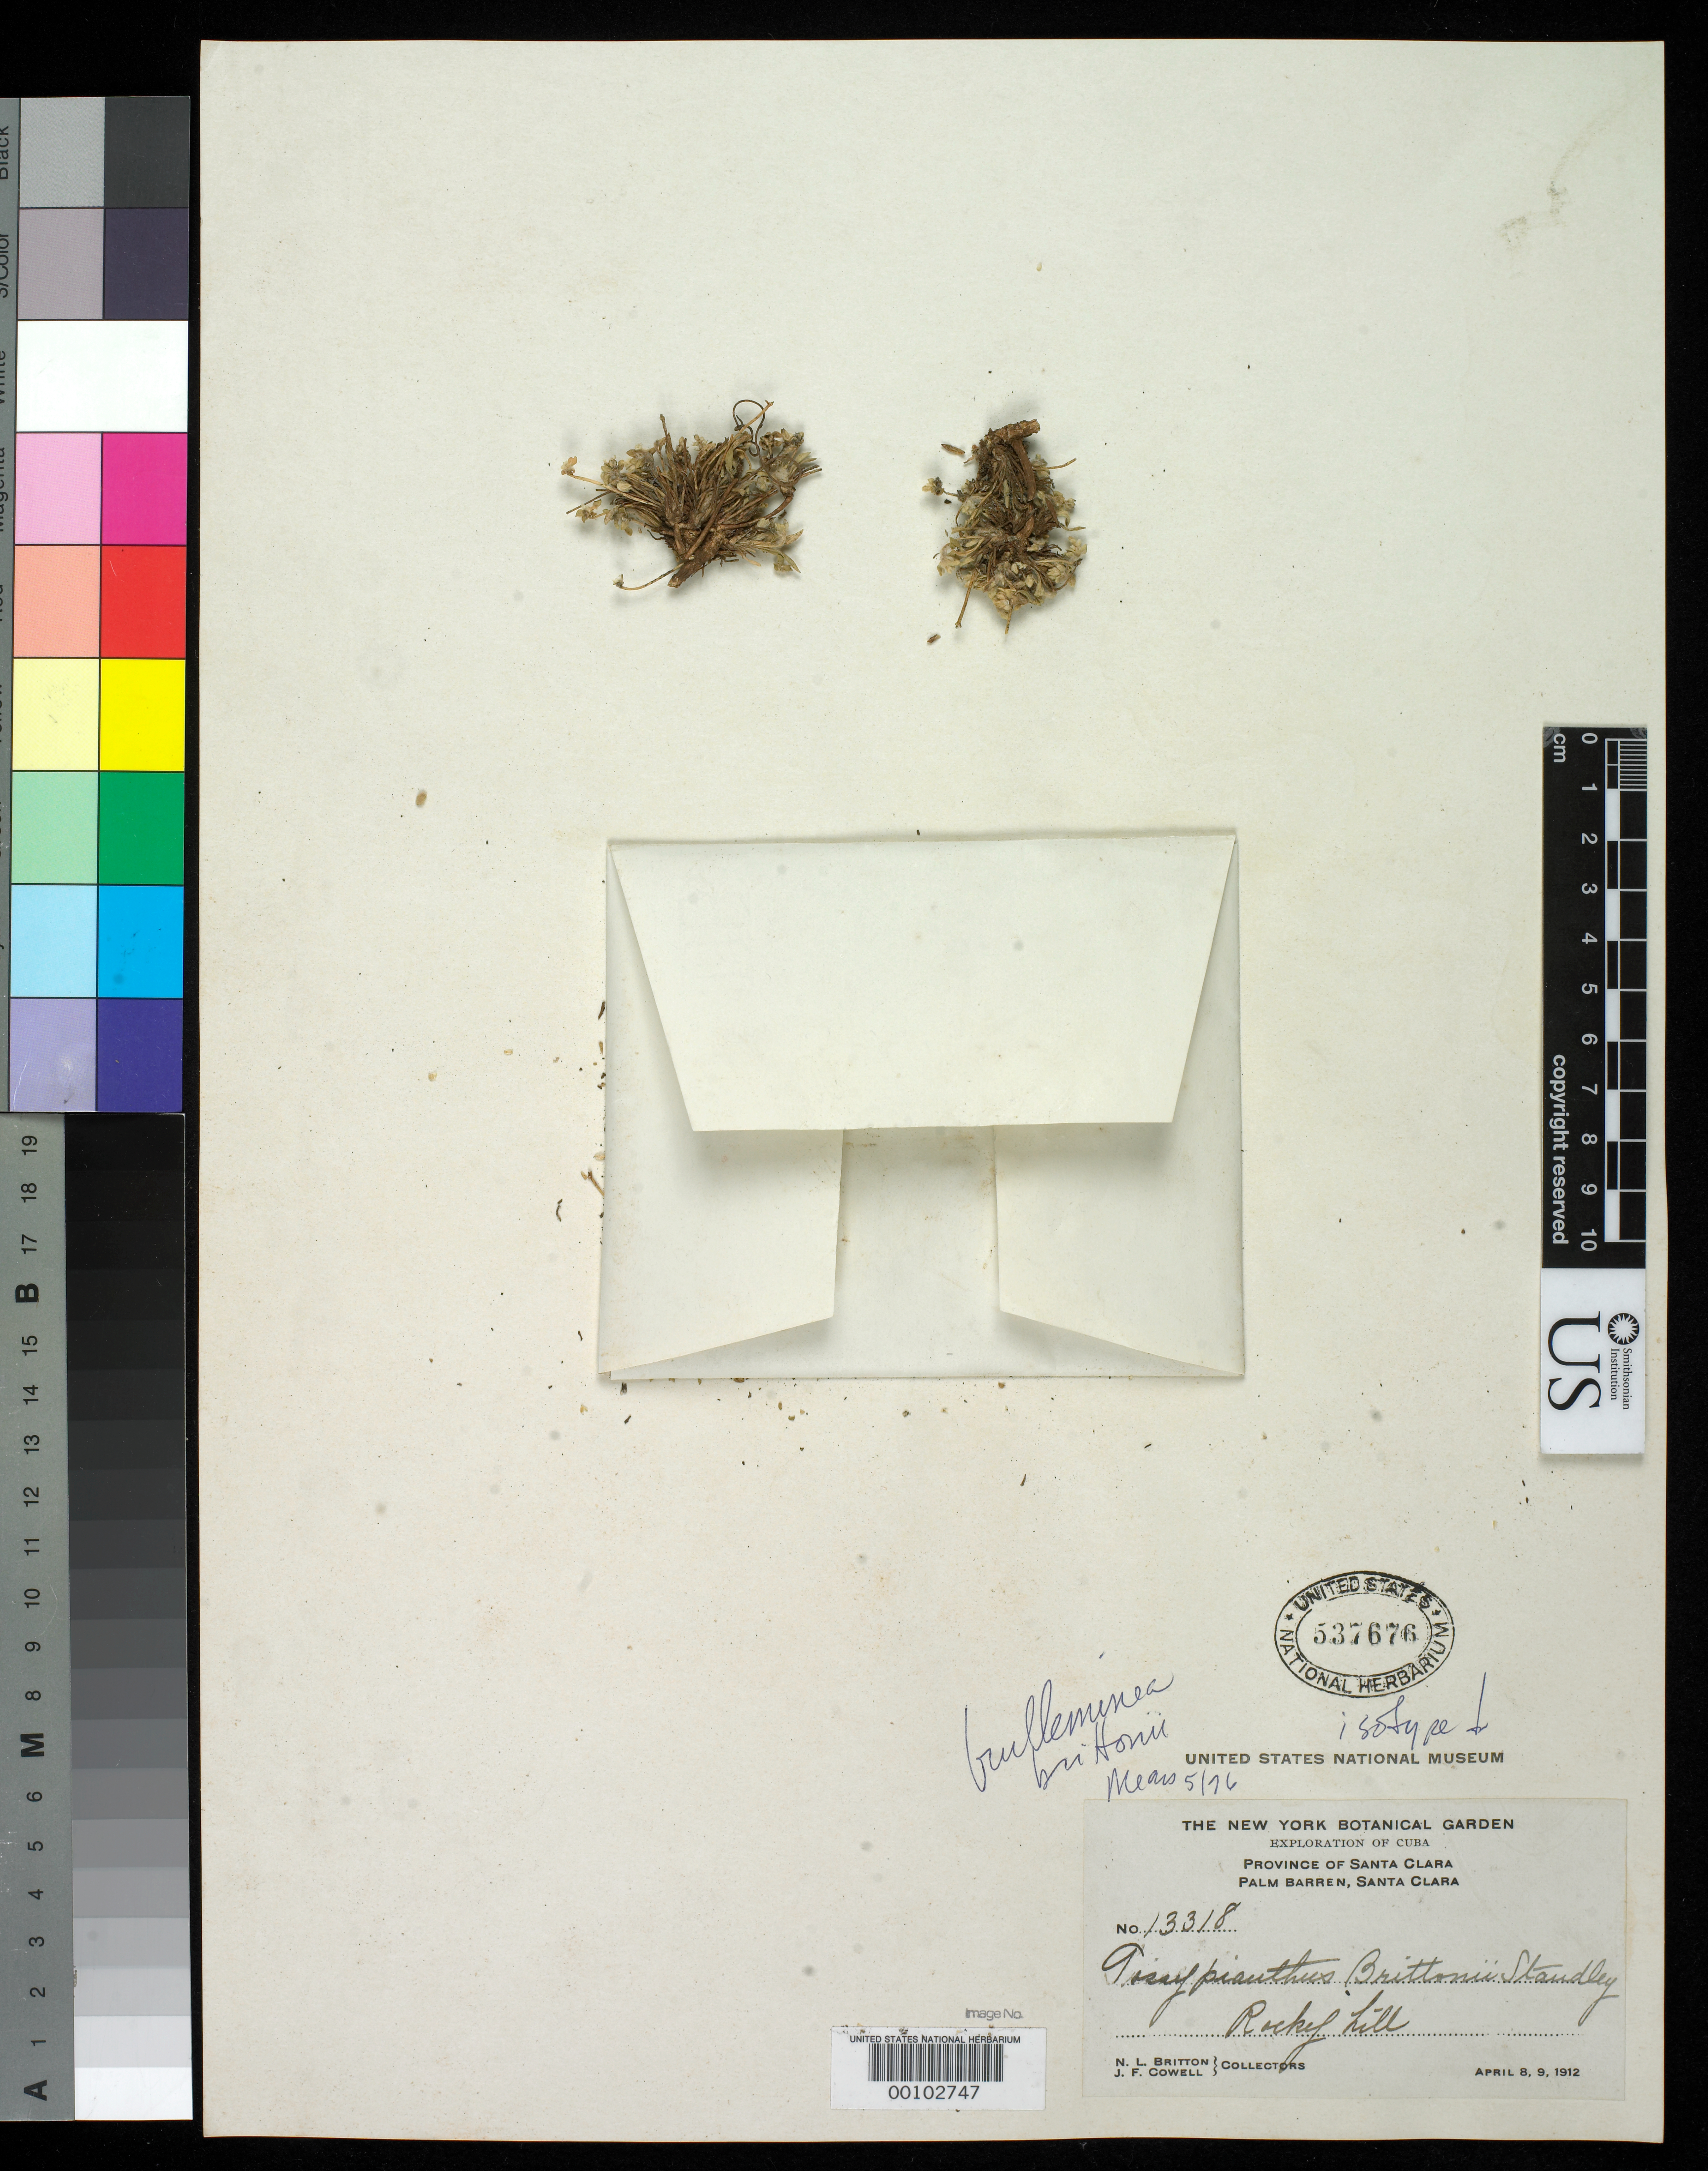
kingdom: Plantae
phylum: Tracheophyta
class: Magnoliopsida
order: Caryophyllales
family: Amaranthaceae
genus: Gossypianthus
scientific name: Gossypianthus brittonii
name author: Standl.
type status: Isotype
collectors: N. Britton & J. F. Cowell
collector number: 13318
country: Cuba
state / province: Las Villas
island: Greater Antilles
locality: Santa Clara.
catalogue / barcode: US 537676